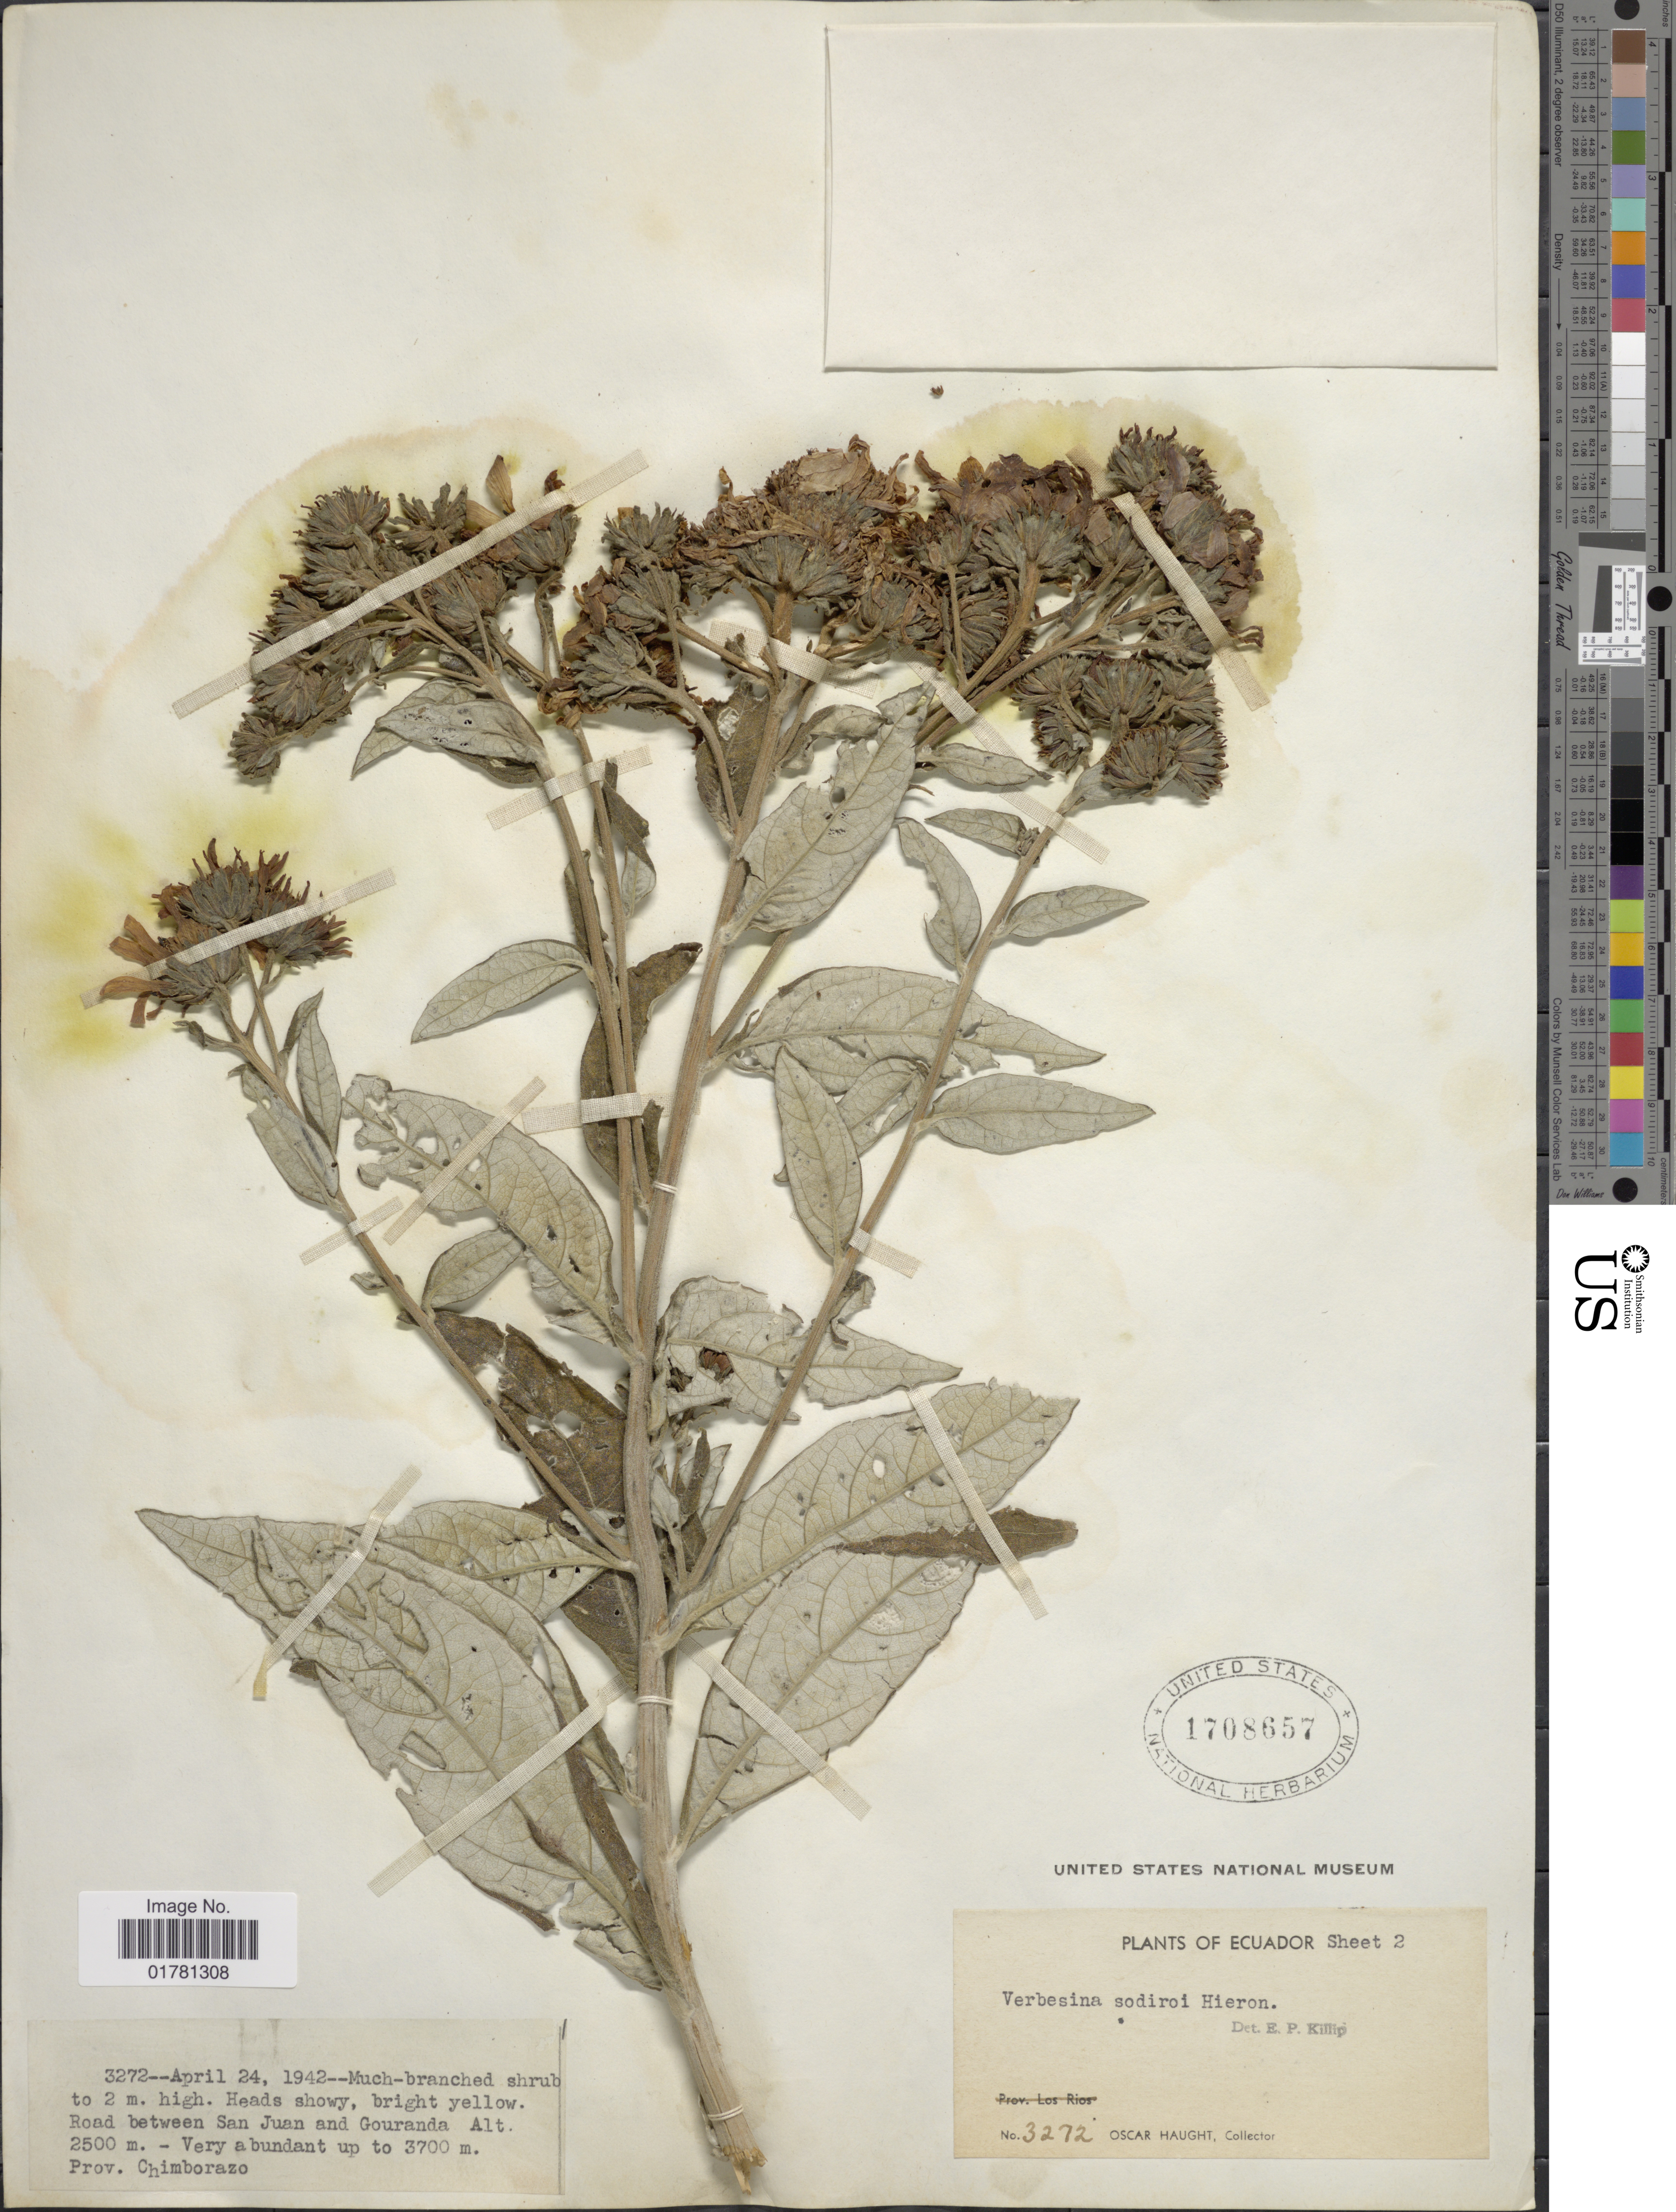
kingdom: Plantae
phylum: Tracheophyta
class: Magnoliopsida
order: Asterales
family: Asteraceae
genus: Verbesina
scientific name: Verbesina sodiroi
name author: Hieron.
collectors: O. L. Haught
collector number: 3272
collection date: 1942-04-24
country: Ecuador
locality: Road between San Juan and Gouranda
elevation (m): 2500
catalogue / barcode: US 1708657